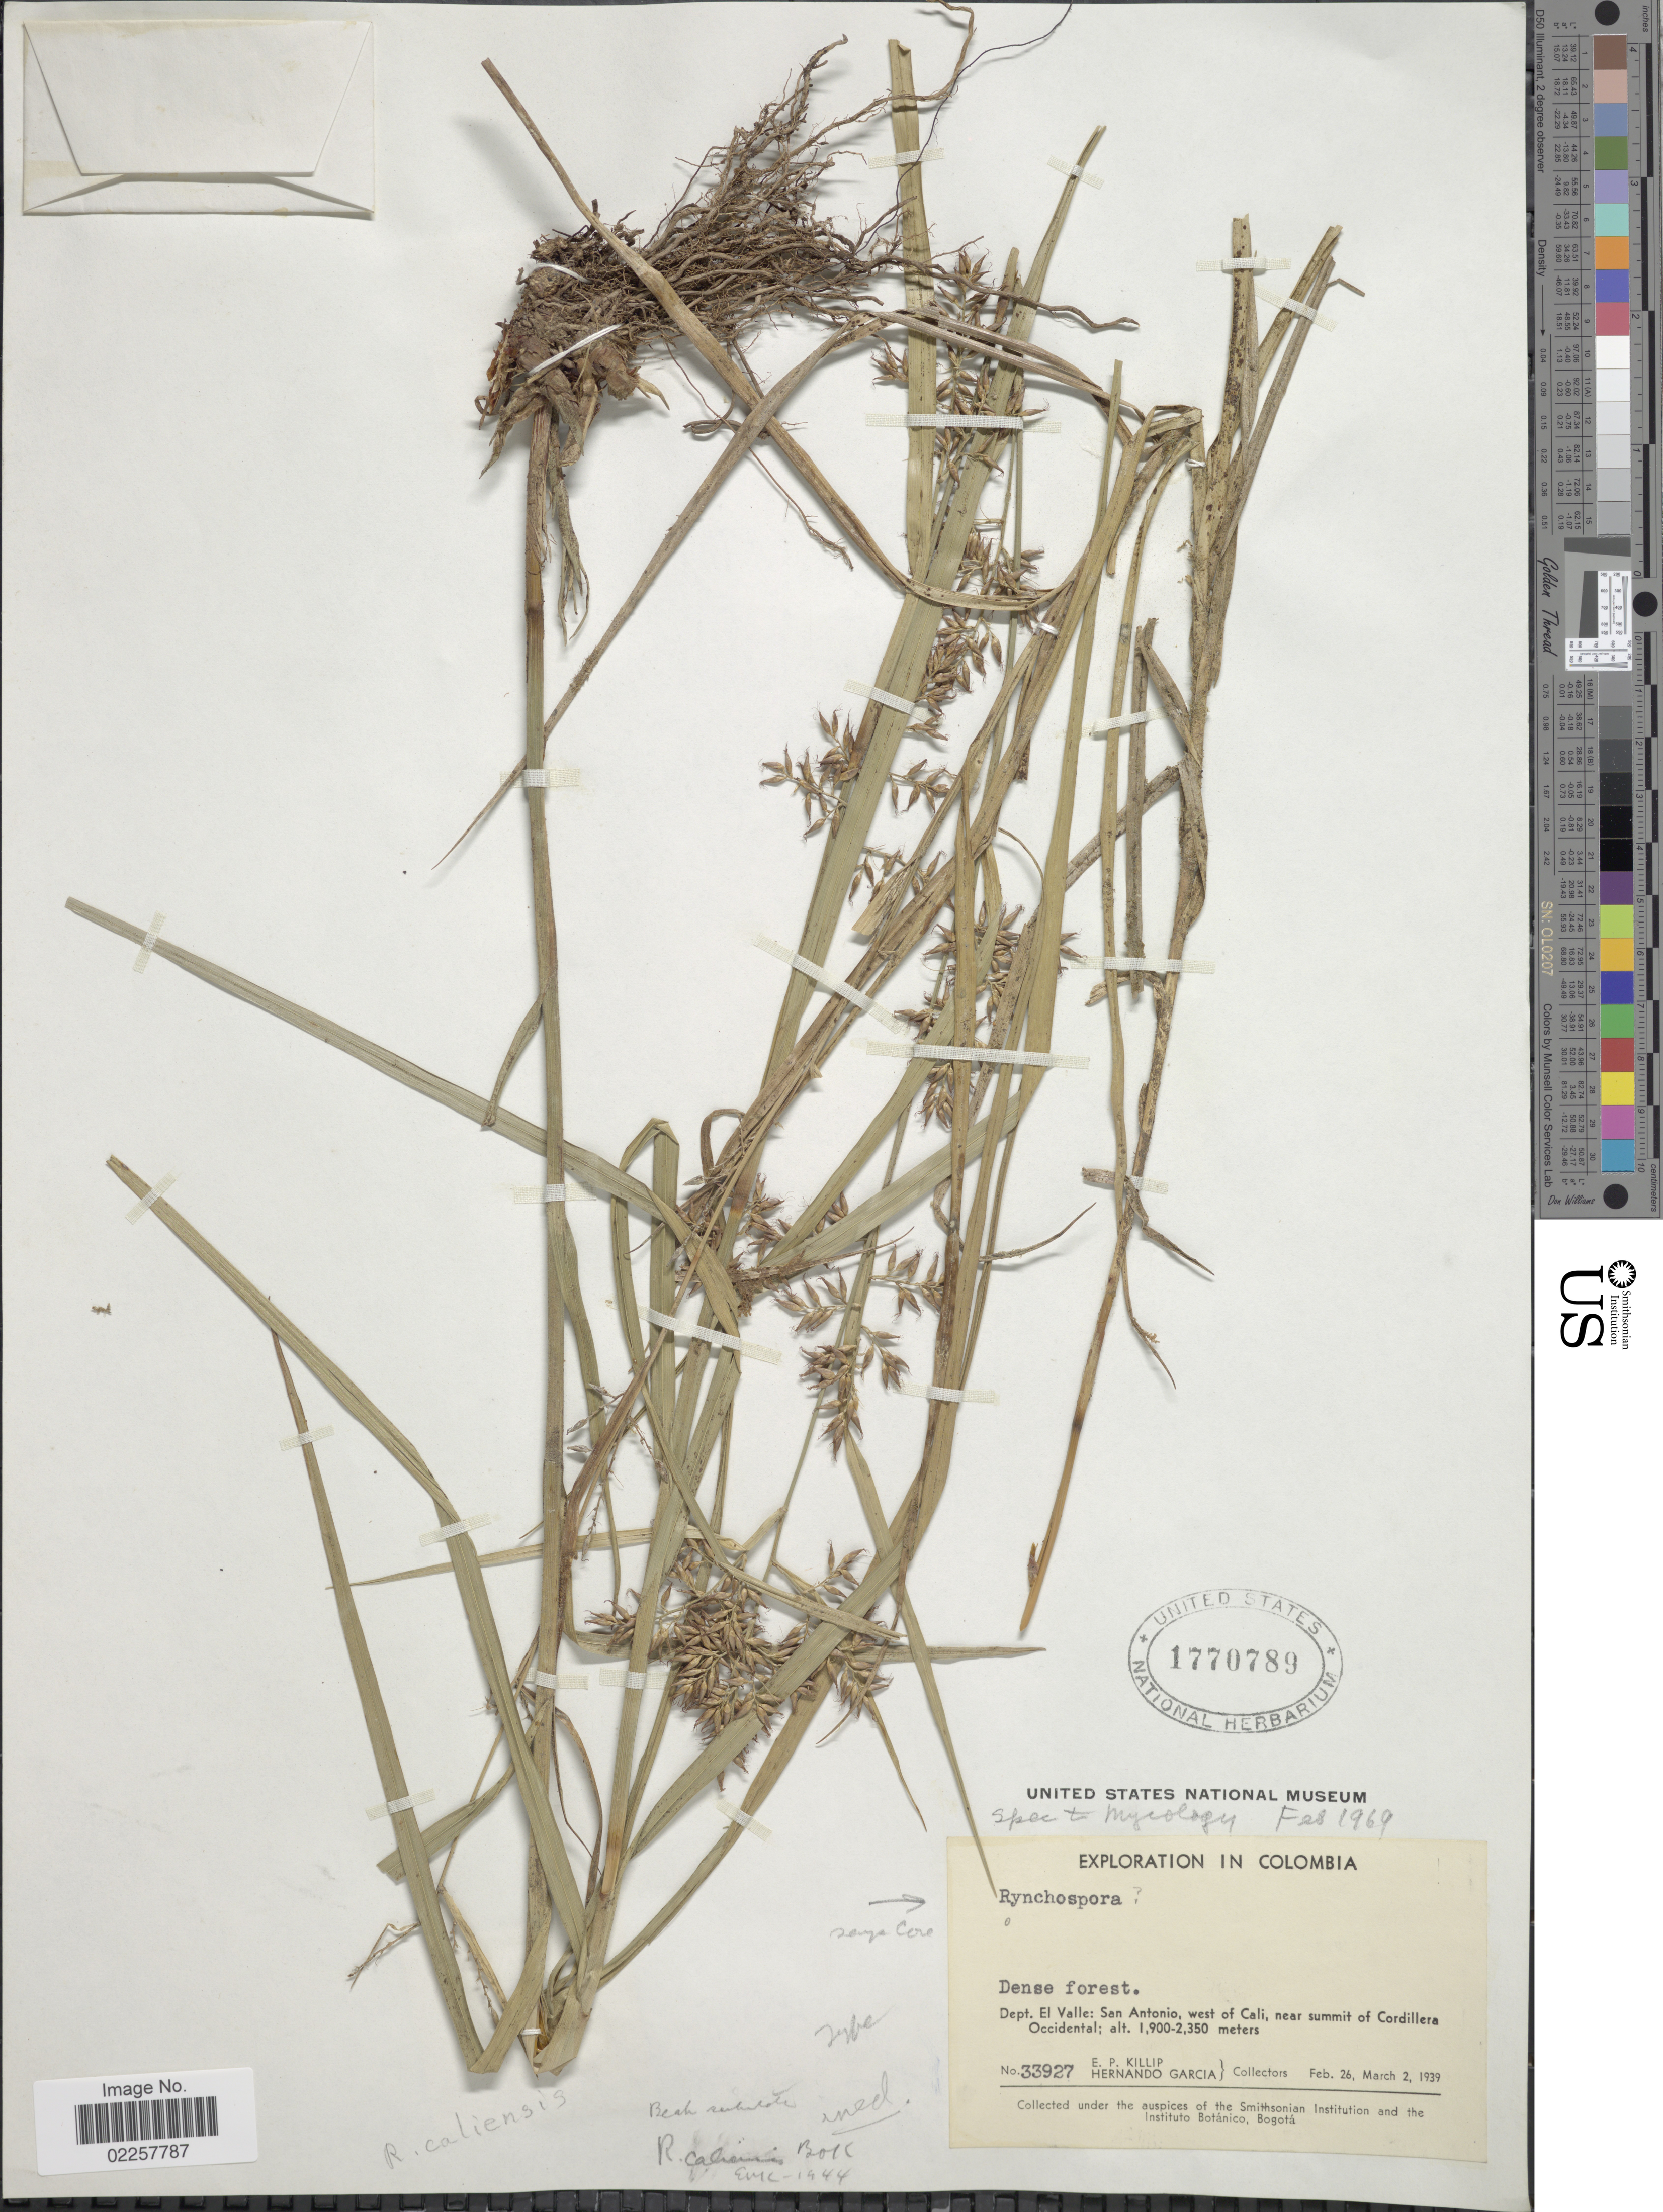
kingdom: Plantae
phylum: Tracheophyta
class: Liliopsida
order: Poales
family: Cyperaceae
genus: Rhynchospora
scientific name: Rhynchospora sp.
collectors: E. P. Killip & H. Garcia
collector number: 33927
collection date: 1939-02-26/1939-03-02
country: Colombia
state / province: Valle del Cauca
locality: Dept. El Valle: San Antonio, west of Cali, near summit of Cordillera Occidental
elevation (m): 1900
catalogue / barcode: US 1770789